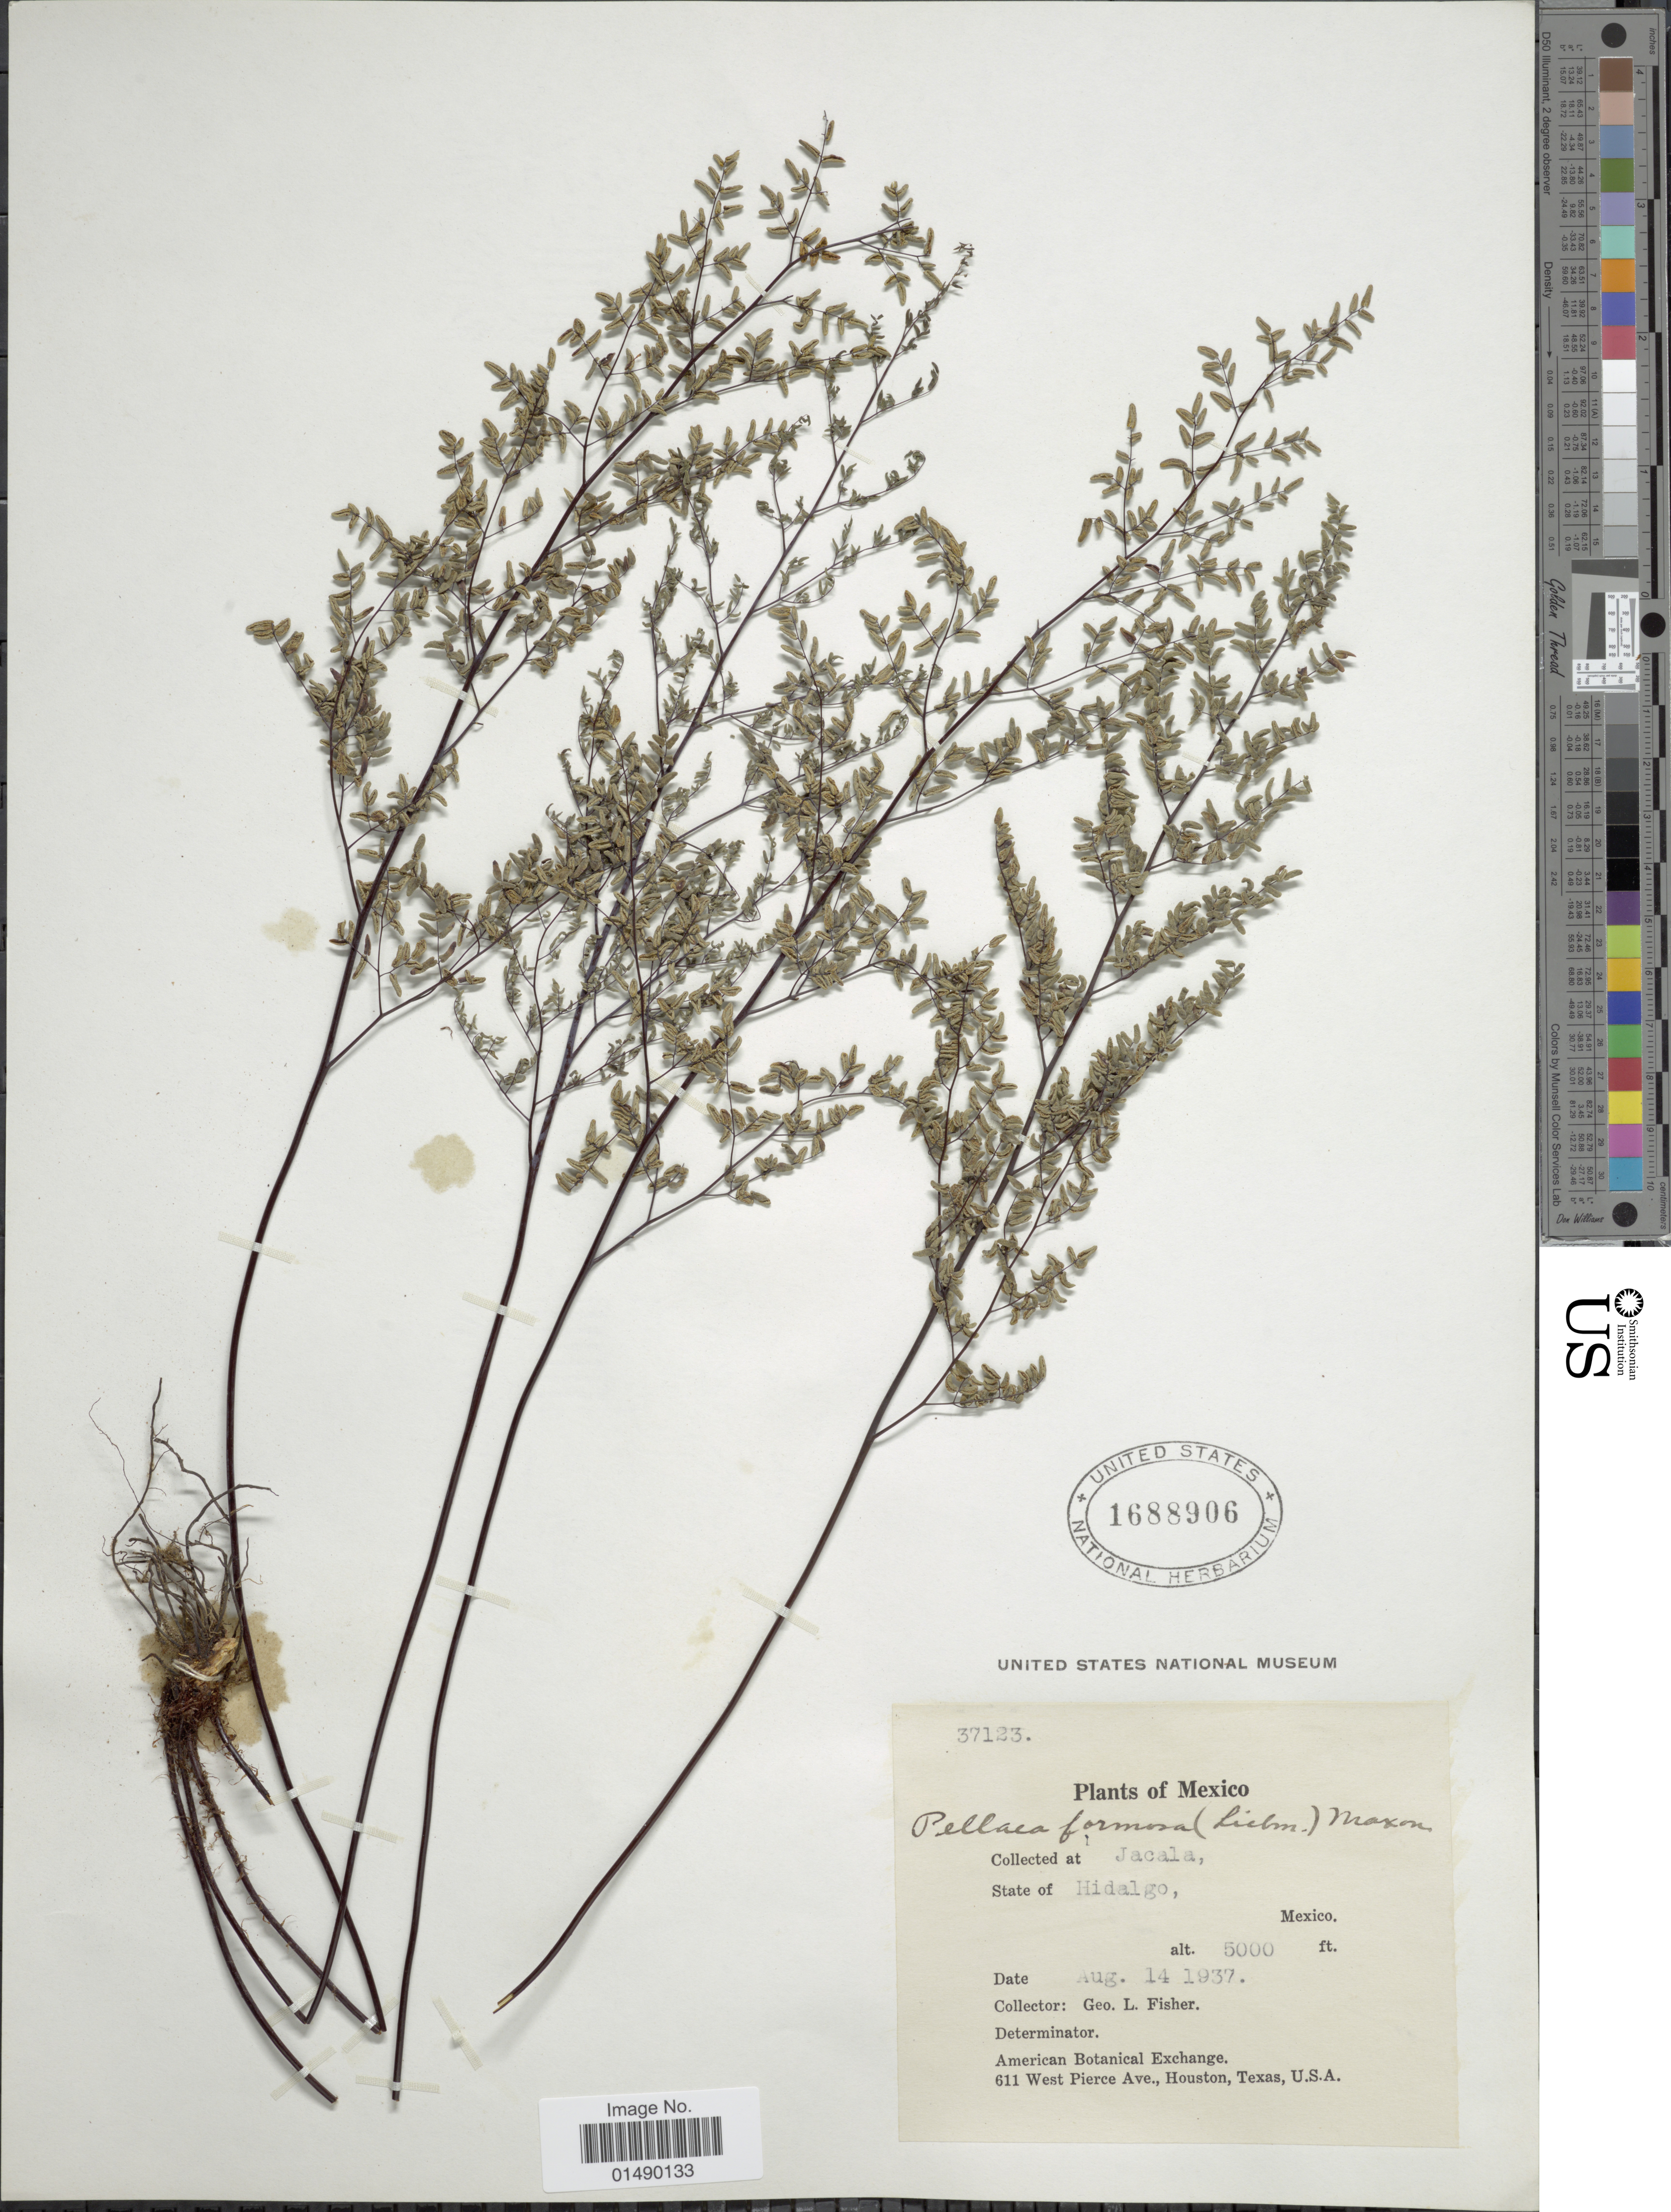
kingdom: Plantae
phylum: Tracheophyta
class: Polypodiopsida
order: Polypodiales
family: Pteridaceae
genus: Argyrochosma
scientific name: Argyrochosma formosa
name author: (Liebm.) Windham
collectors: G. L. Fisher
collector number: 37123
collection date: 1937-08-14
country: Mexico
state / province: Hidalgo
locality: Mexico, Jacala.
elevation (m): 1524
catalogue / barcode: US 1688906